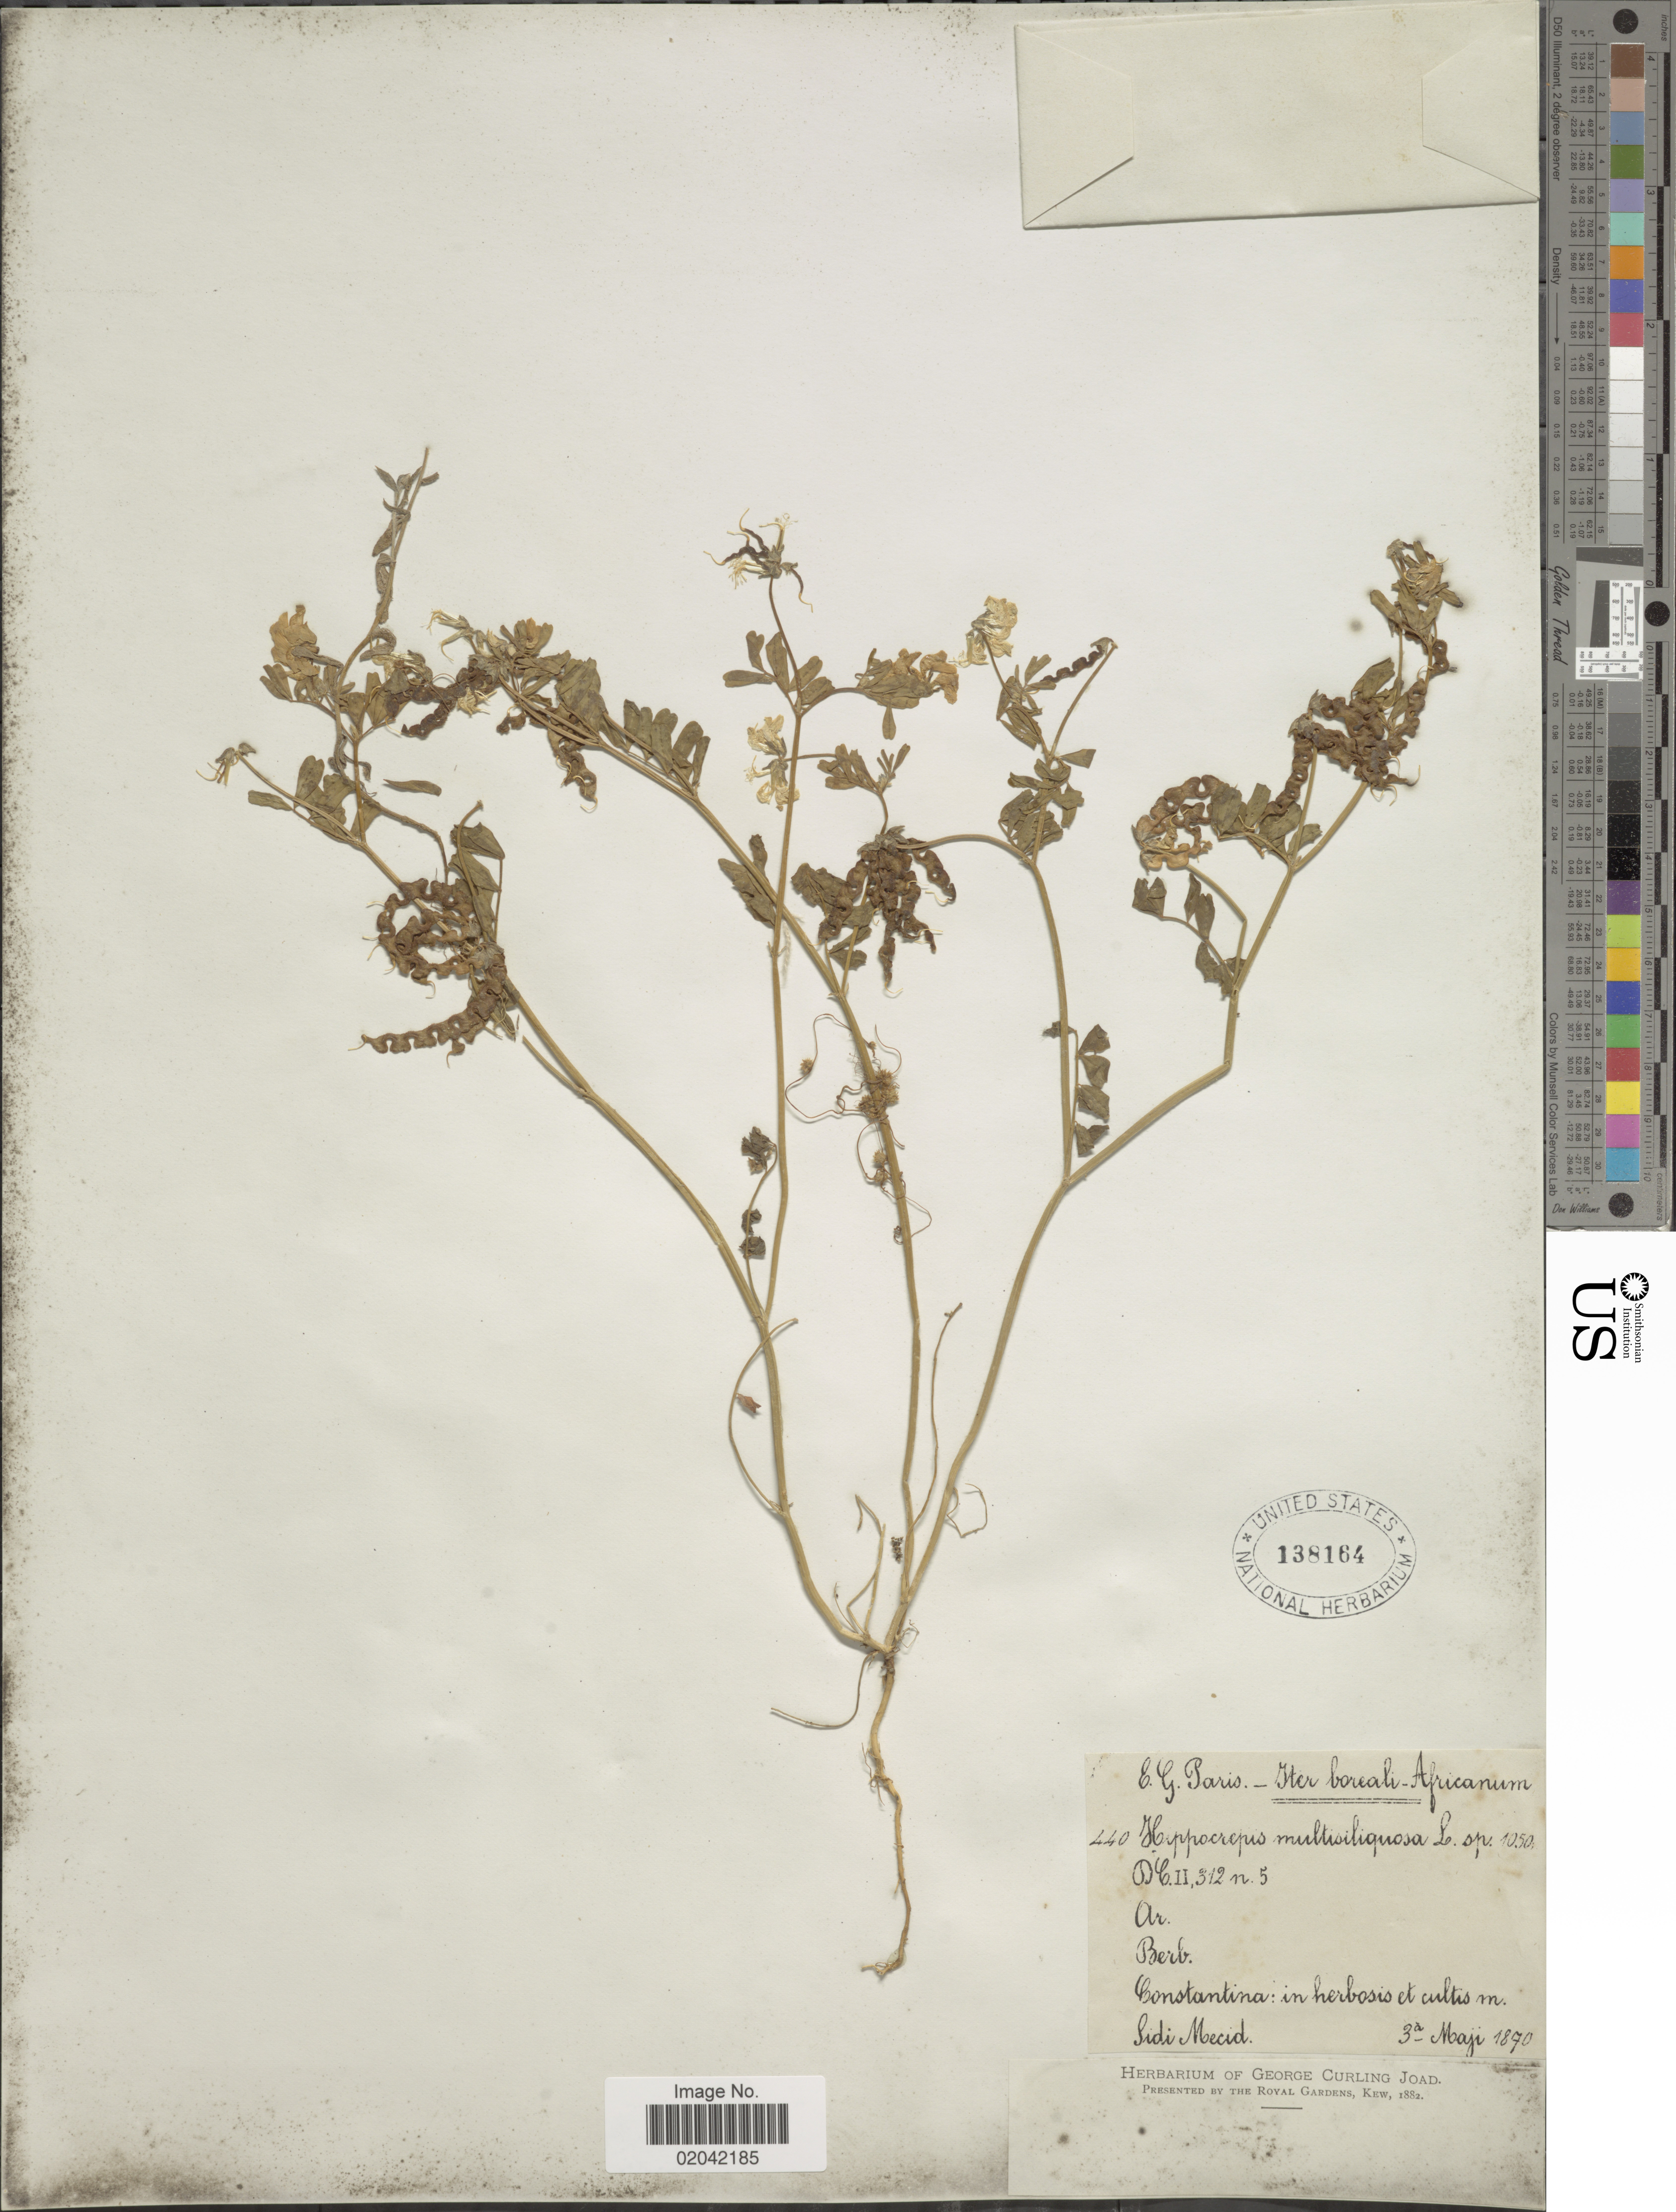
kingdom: Plantae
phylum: Tracheophyta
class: Magnoliopsida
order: Fabales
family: Fabaceae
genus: Hippocrepis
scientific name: Hippocrepis multisiliquosa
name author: L.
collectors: Paris, E.G.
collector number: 440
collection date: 1870-05-03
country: Algeria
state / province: Constantine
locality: Iter Boreali Africanum. Constantina: in herbosis et cultis m. Sidi Mecid.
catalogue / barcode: US 138164